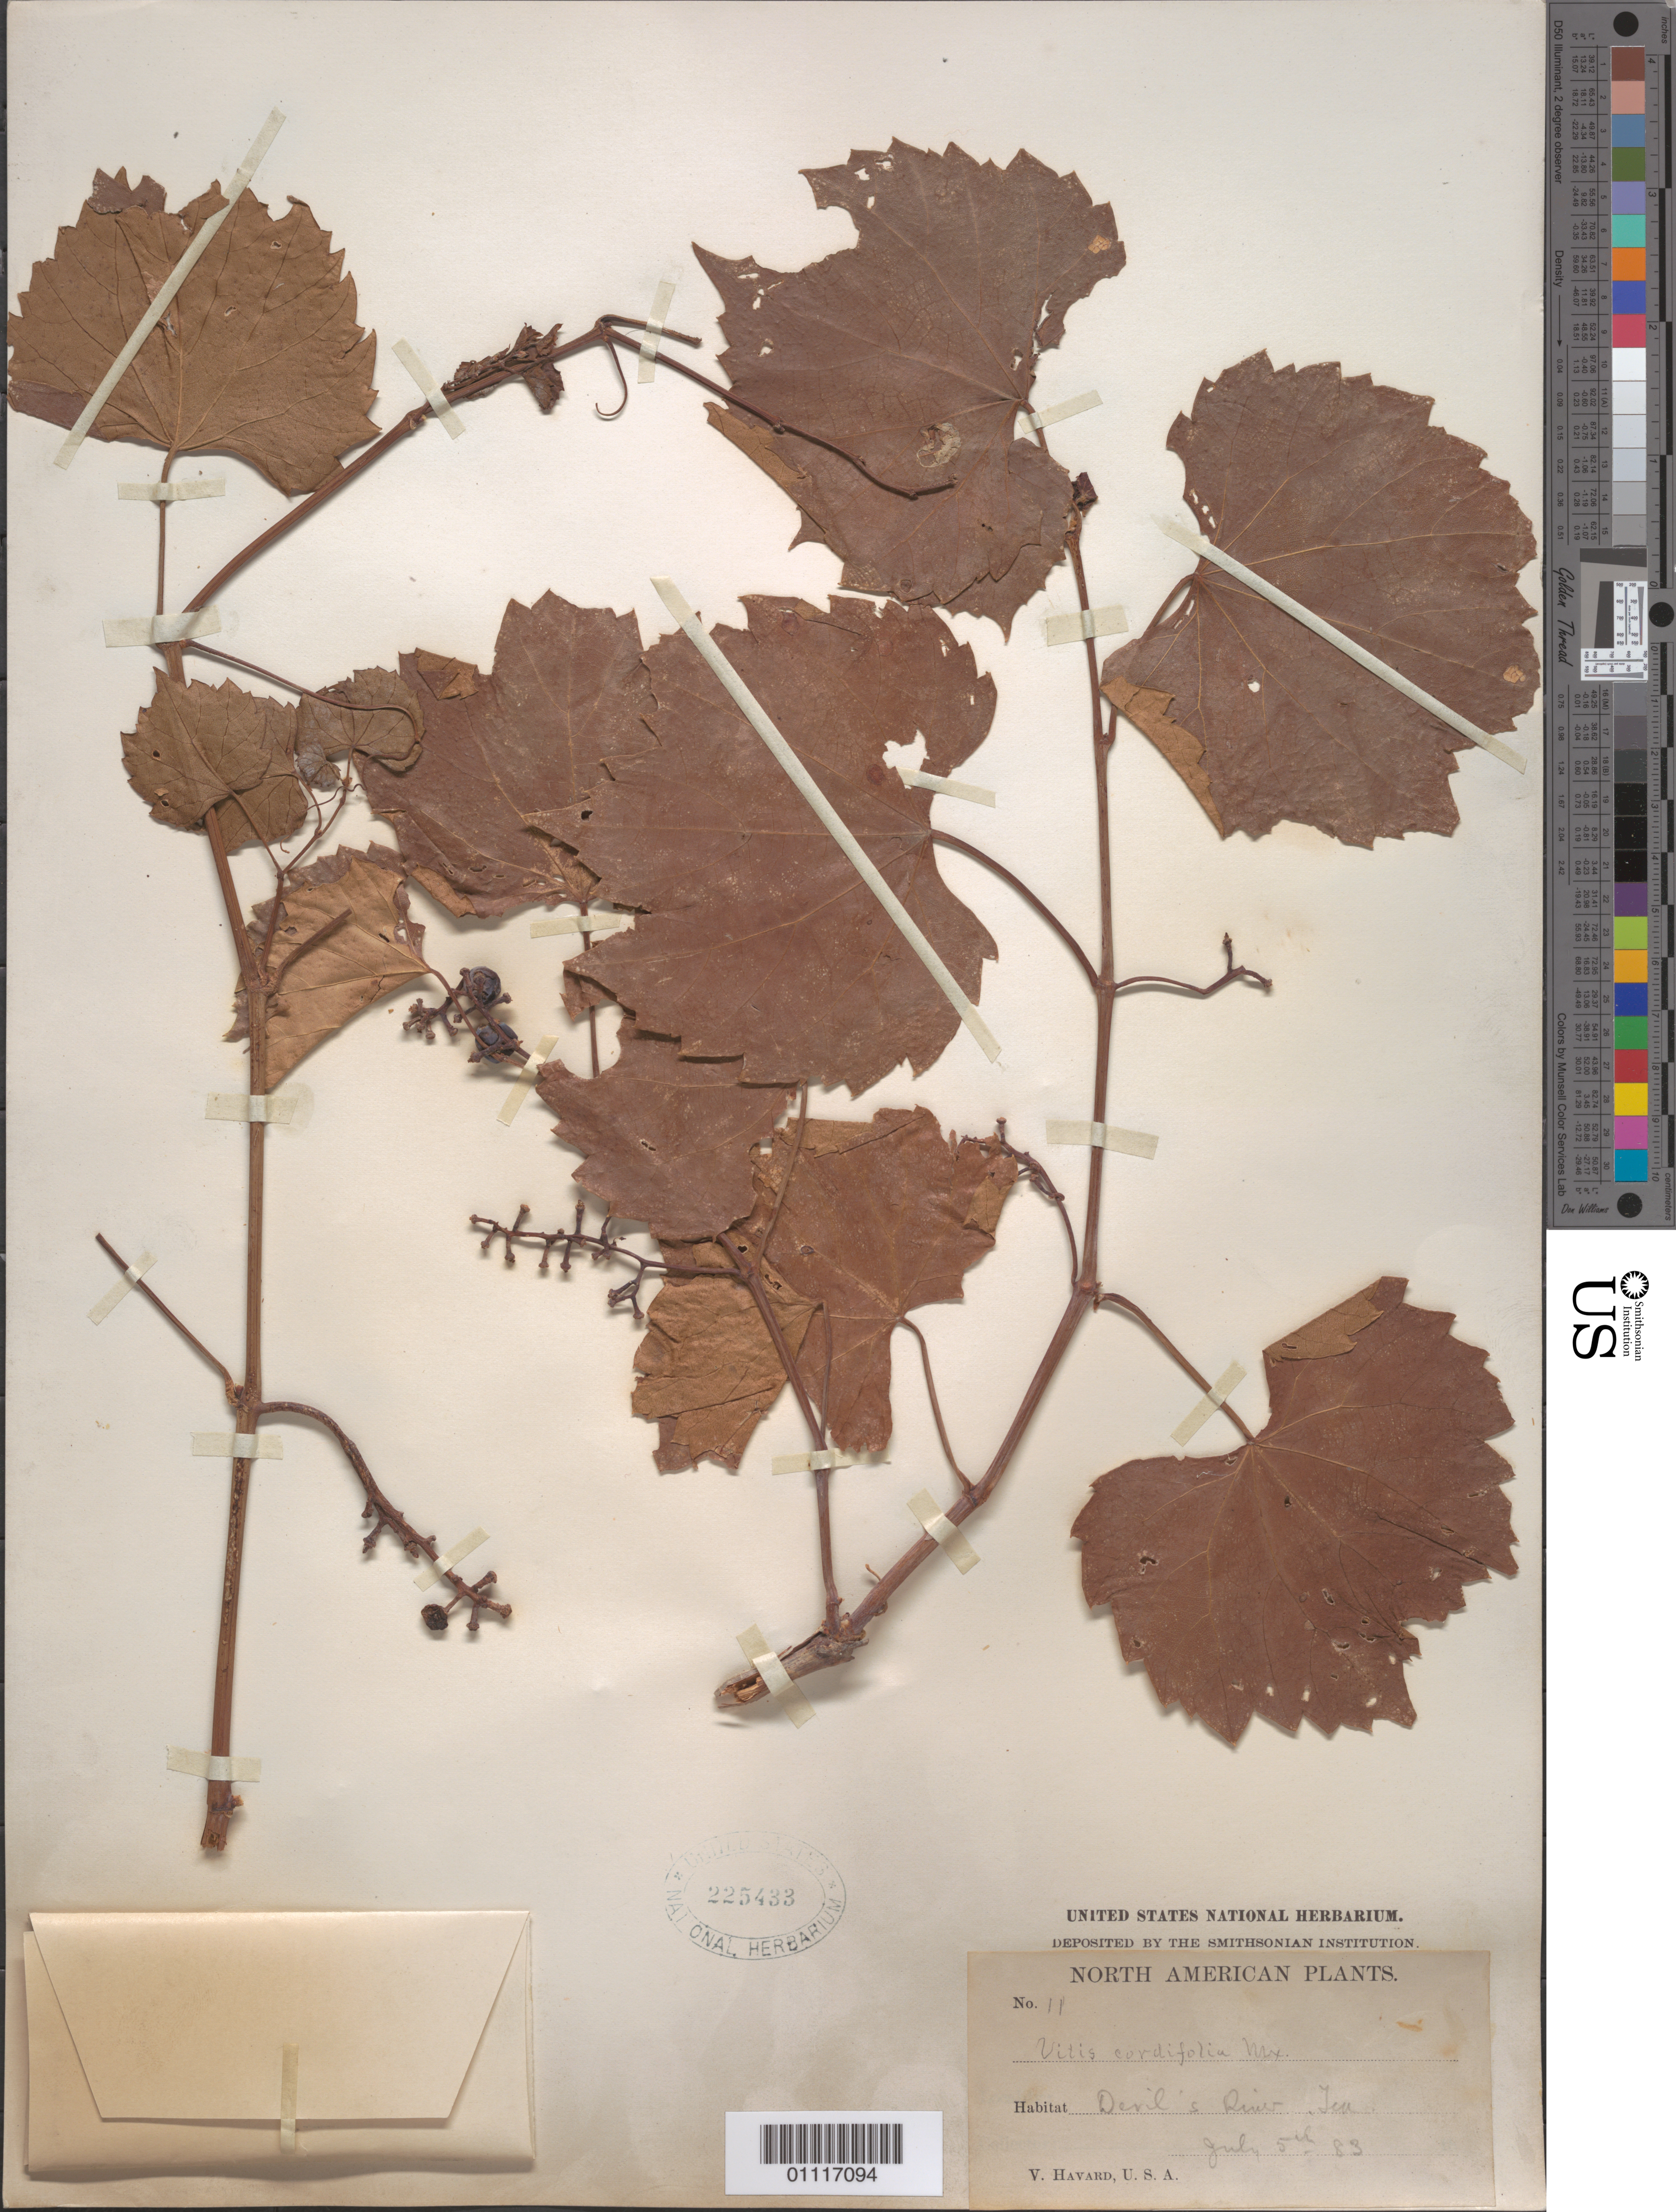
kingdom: Plantae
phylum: Tracheophyta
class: Magnoliopsida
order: Vitales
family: Vitaceae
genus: Vitis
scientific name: Vitis cordifolia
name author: Michx.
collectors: V. Havard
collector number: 11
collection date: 1883-07-05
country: United States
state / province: Texas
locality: Devil's River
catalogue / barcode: US 225433